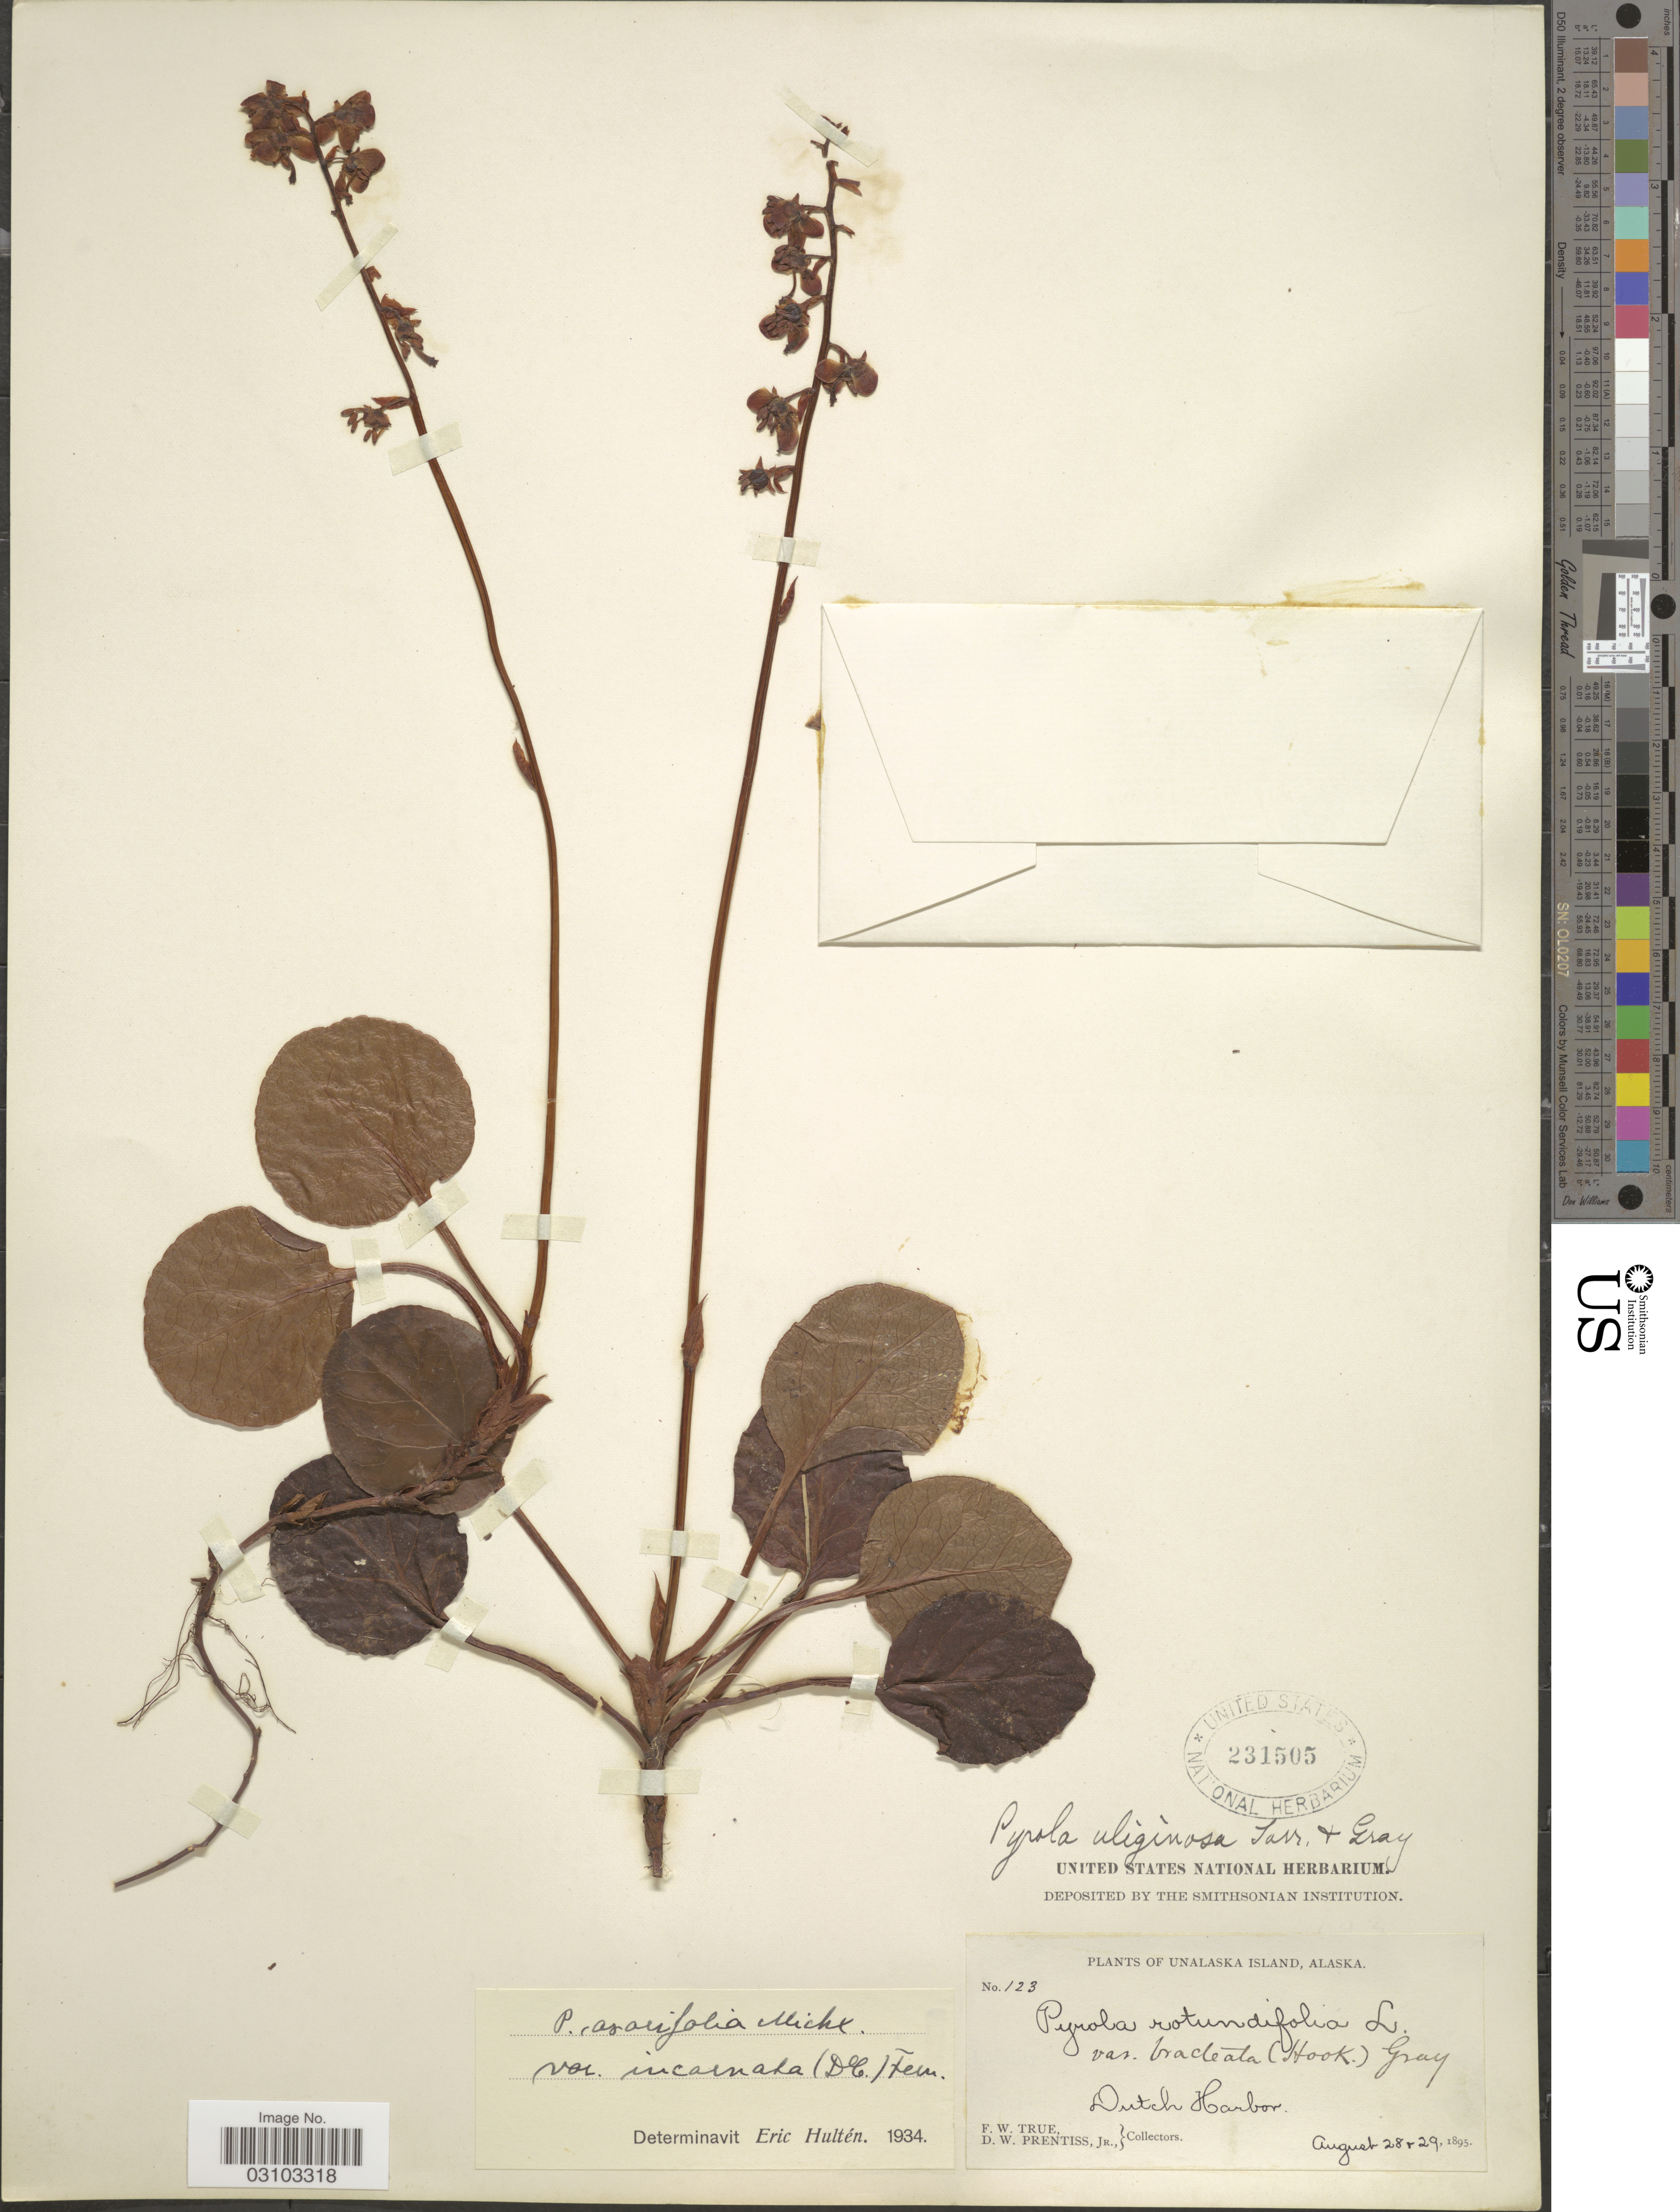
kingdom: Plantae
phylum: Tracheophyta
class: Magnoliopsida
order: Ericales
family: Ericaceae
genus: Pyrola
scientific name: Pyrola asarifolia subsp. incarnata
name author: (DC.) Haber & Hideki Takah.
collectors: F. True & D. Prentiss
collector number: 123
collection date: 1895-08-28/1895-08-29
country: United States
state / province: Alaska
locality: Unalaska Island, Dutch Harbor.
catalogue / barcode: US 231505